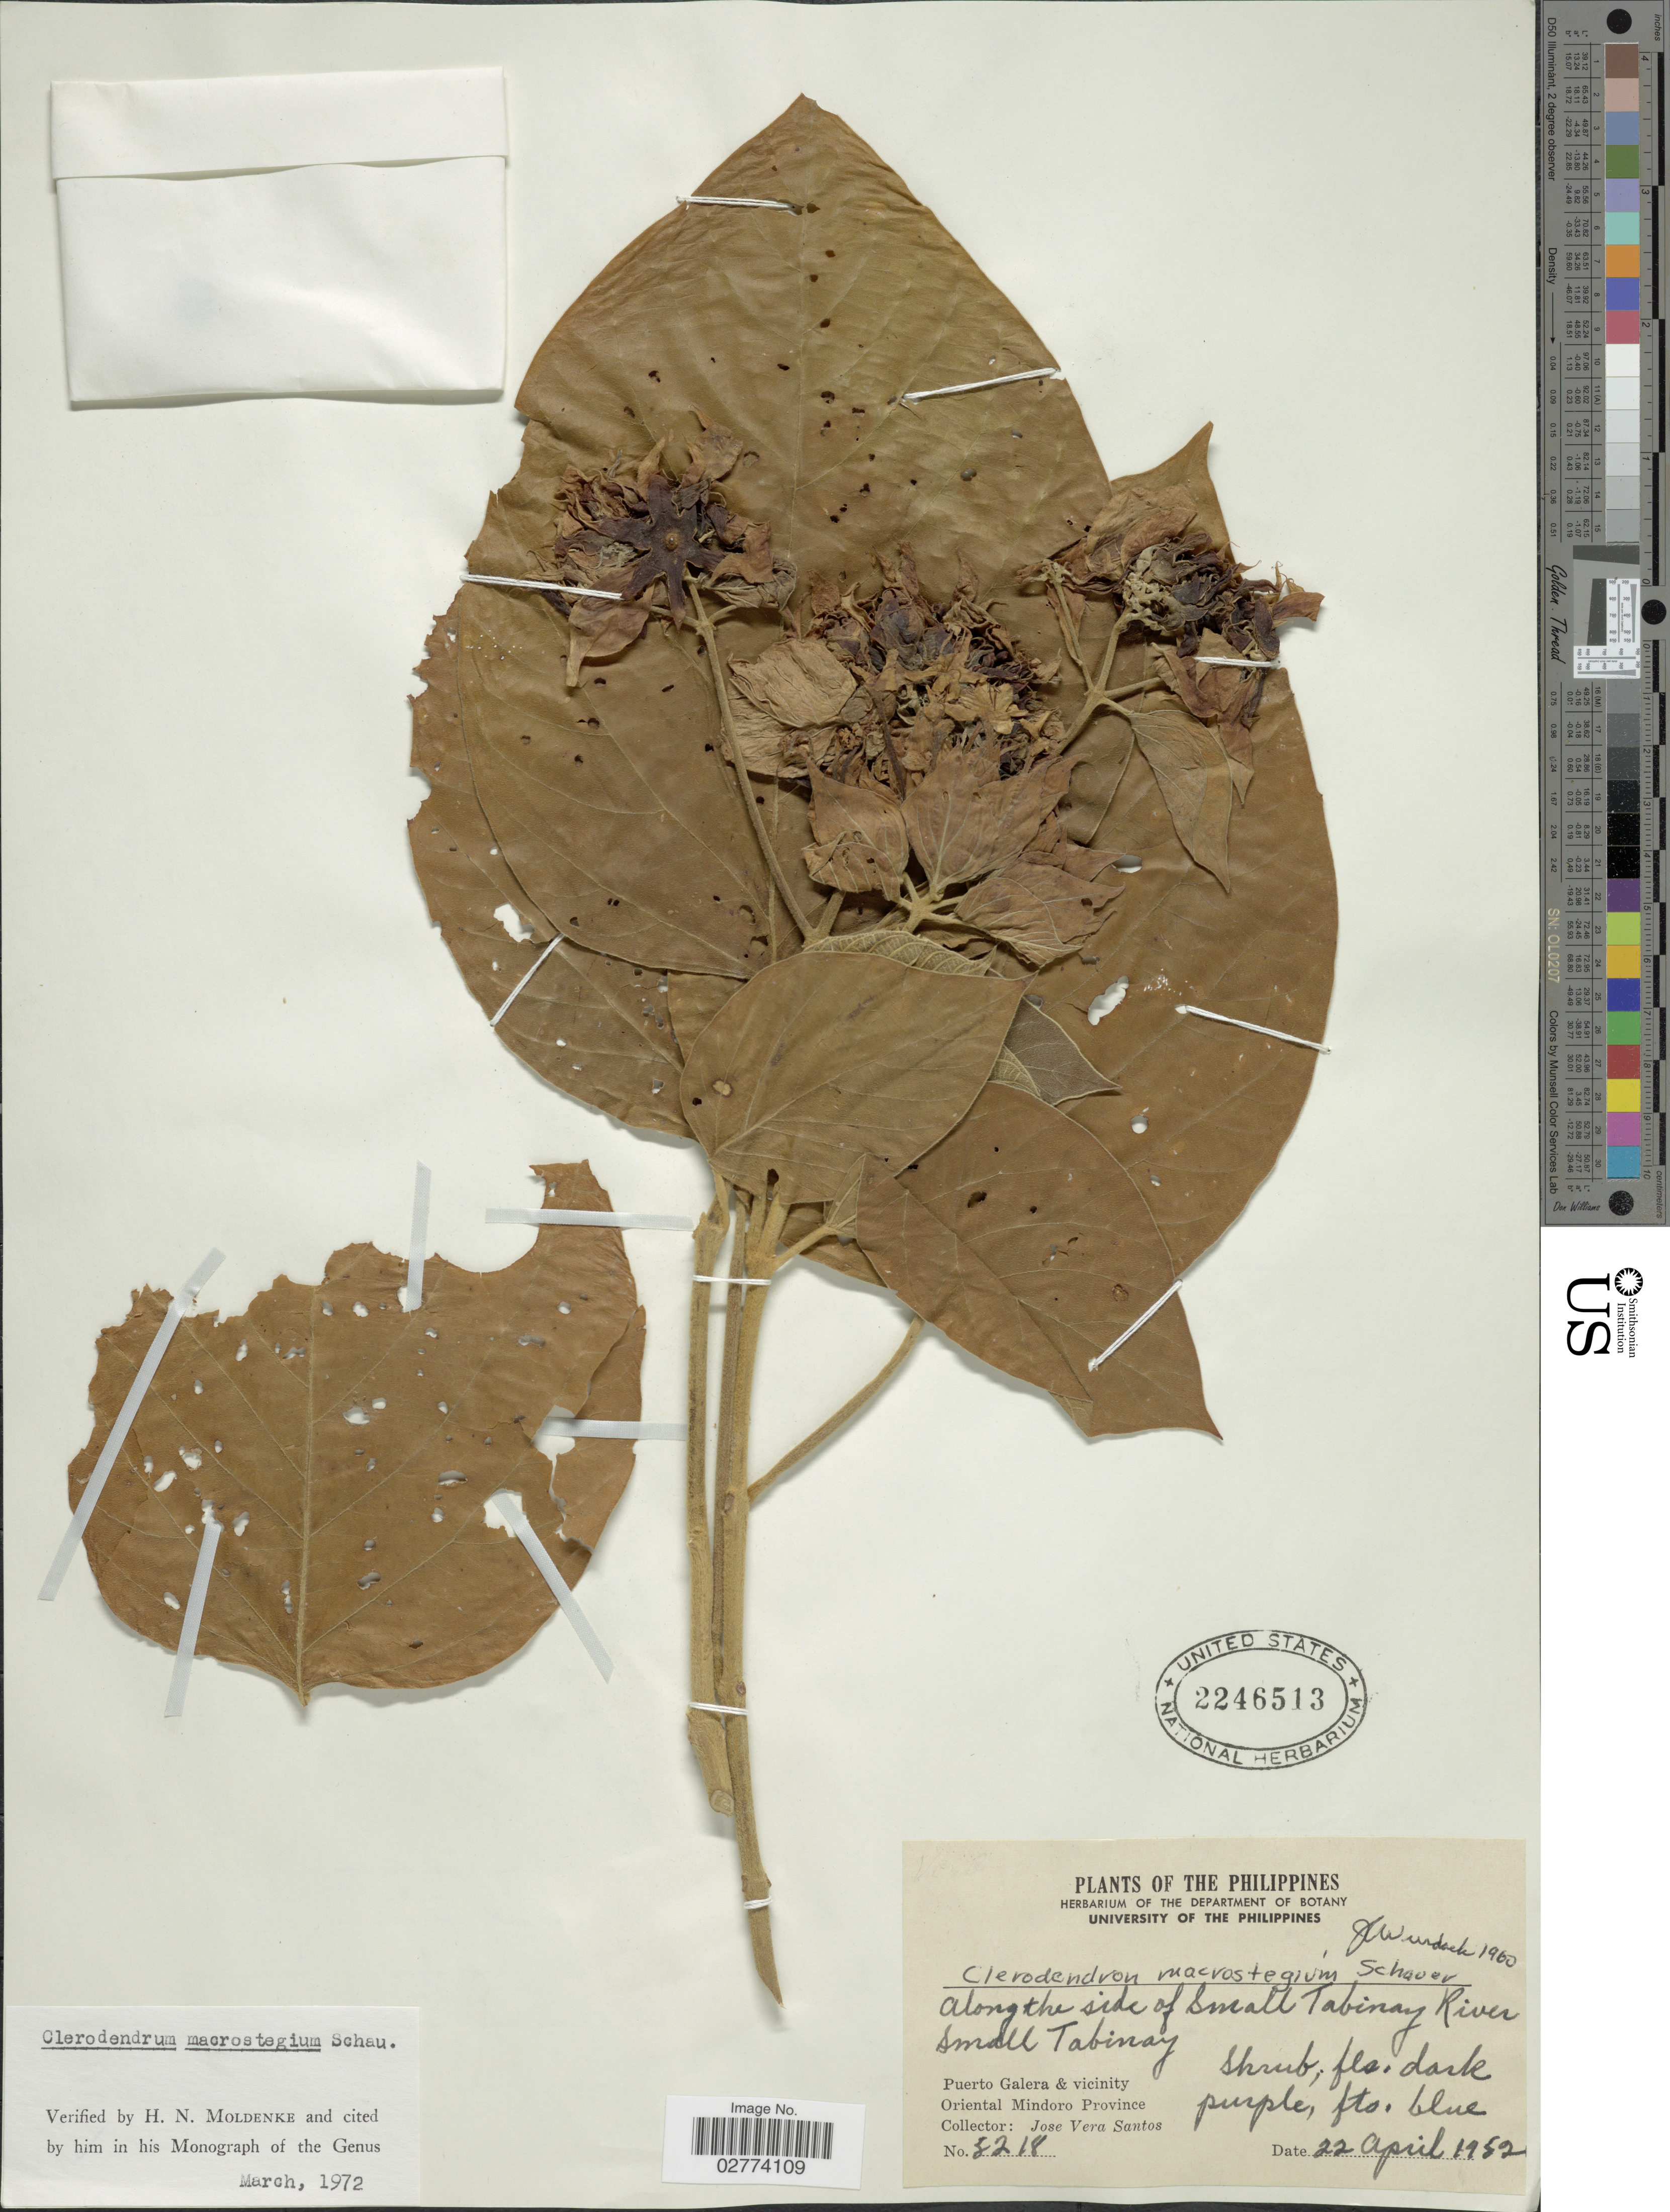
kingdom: Plantae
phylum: Tracheophyta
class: Magnoliopsida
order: Lamiales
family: Lamiaceae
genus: Clerodendrum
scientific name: Clerodendrum macrostegium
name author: Schauer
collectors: J. Santos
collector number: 5218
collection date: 1952-04-22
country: Philippines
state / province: Mimaropa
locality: Along the side of small Tabinay River, small Tabinay, Puerto Galera & vicinity, Oriental Mindoro Province.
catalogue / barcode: US 2246513